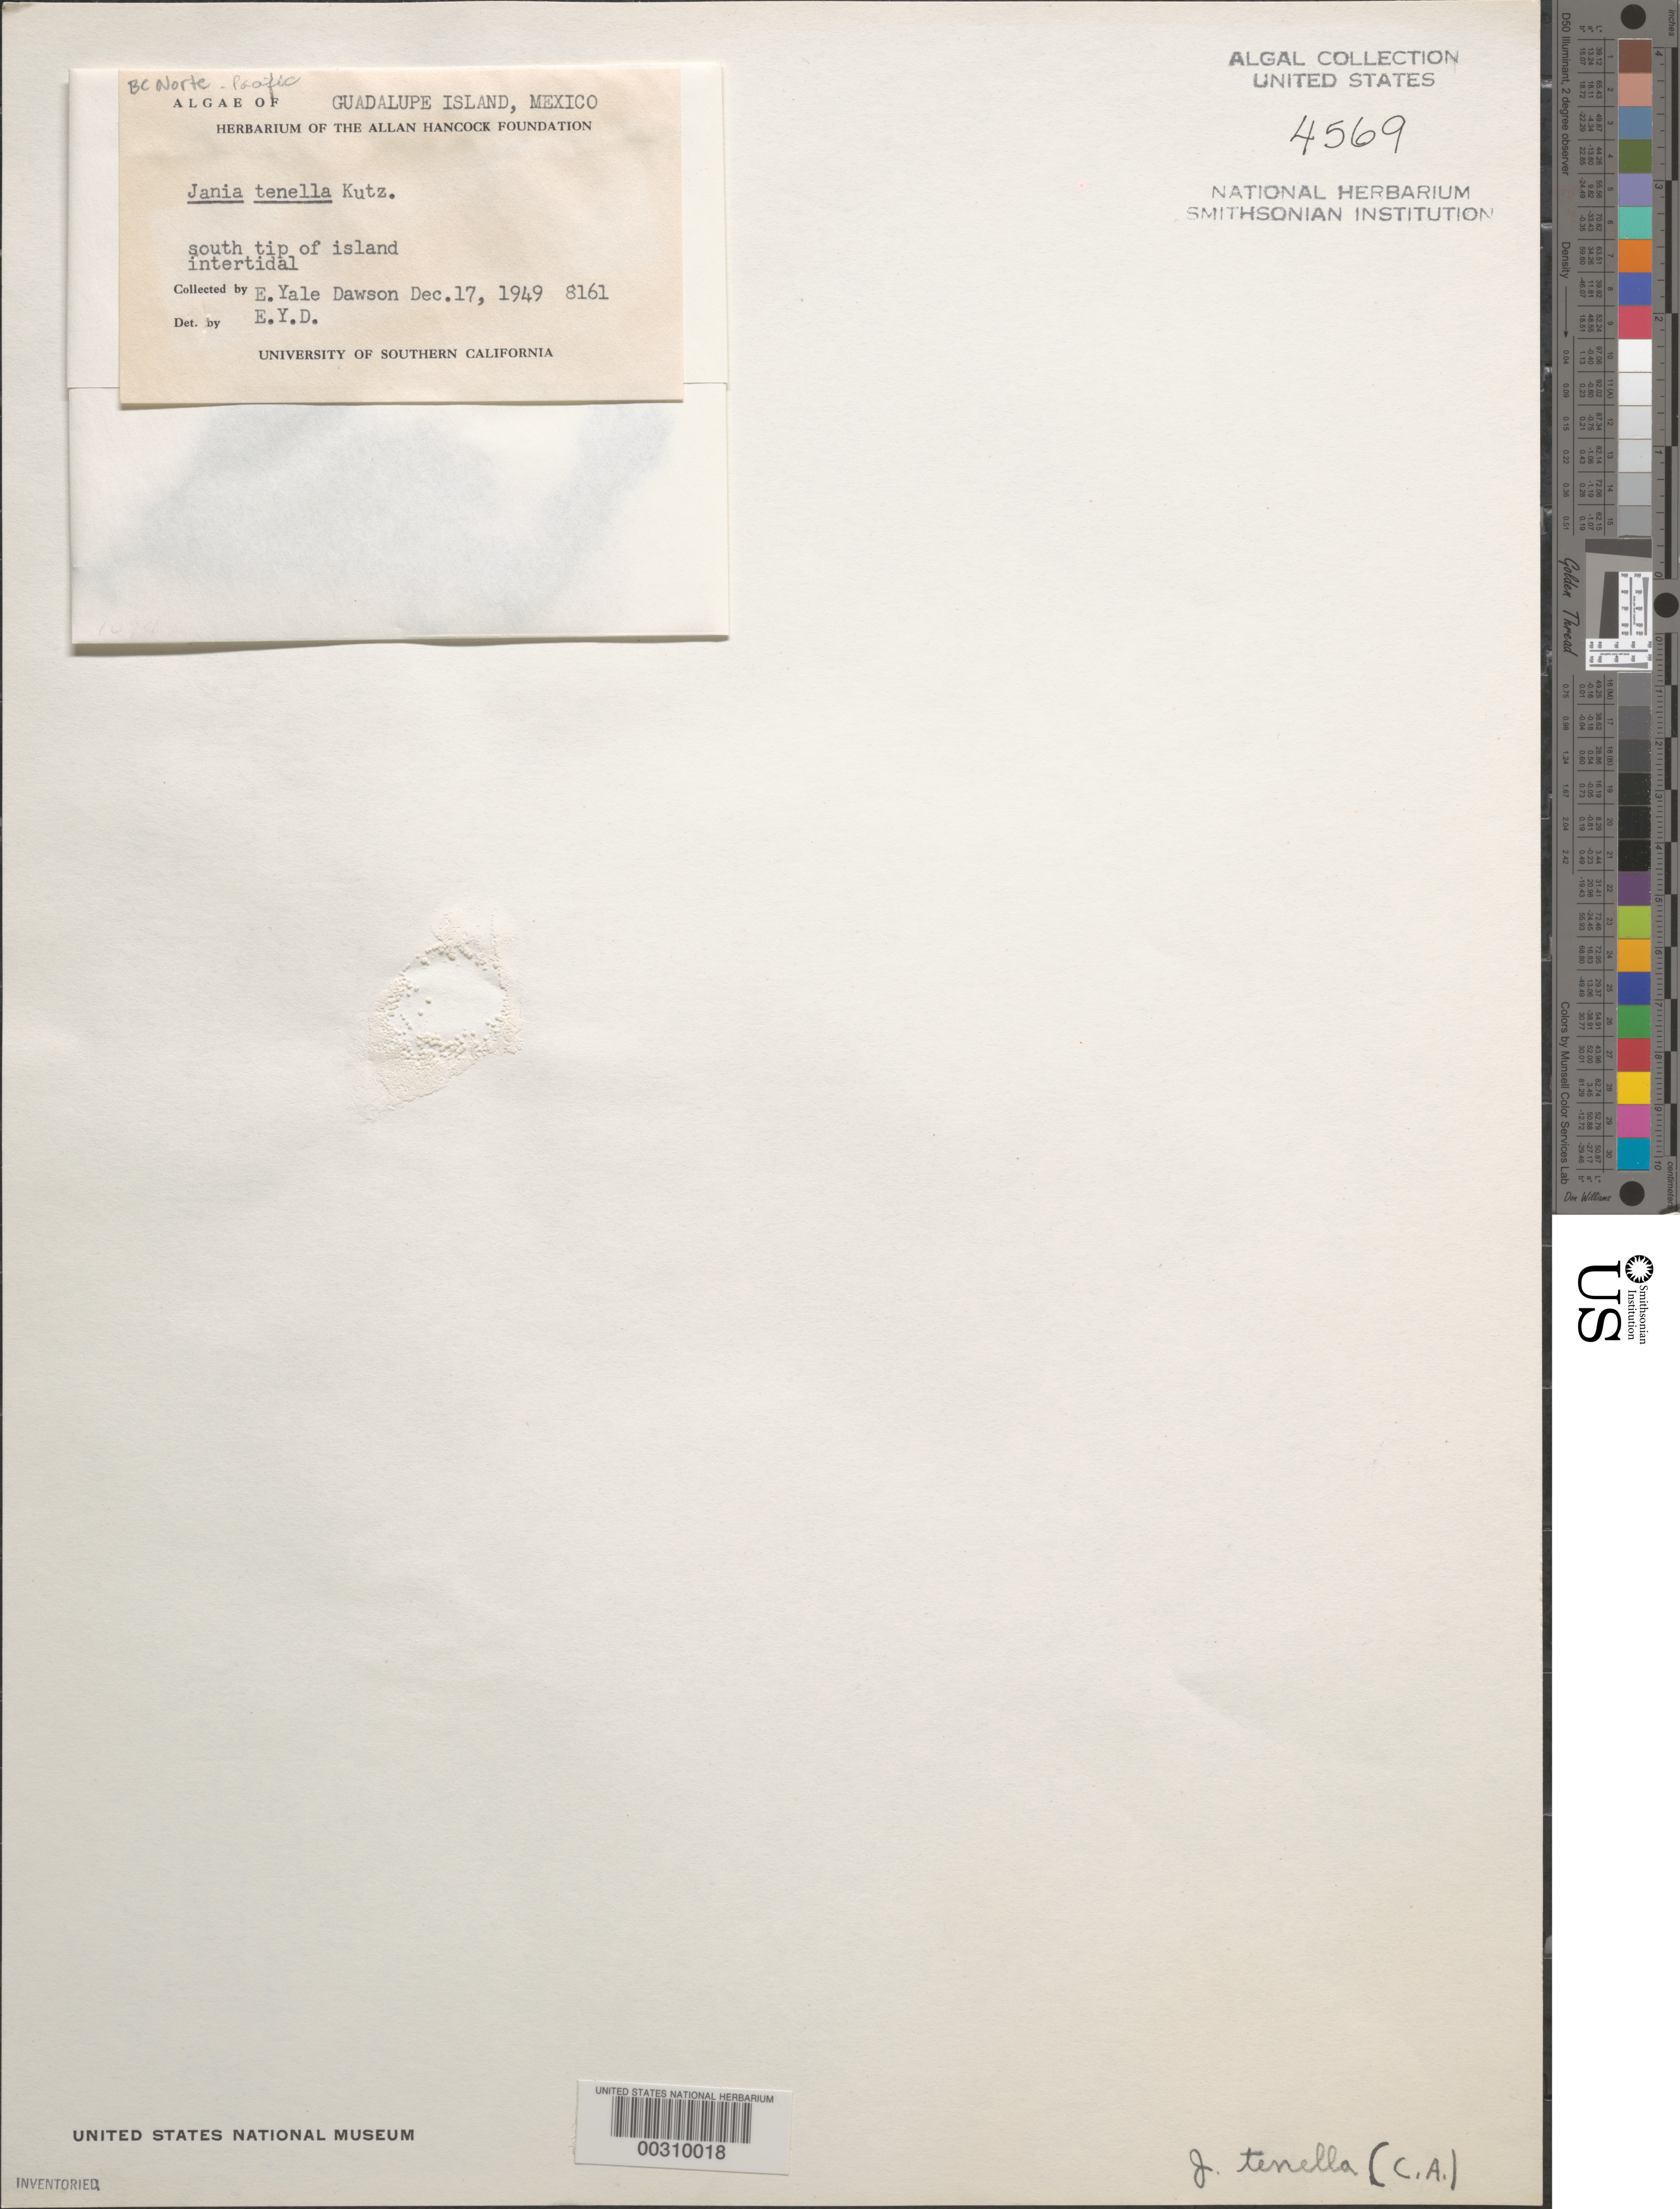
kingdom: Plantae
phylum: Rhodophyta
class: Florideophyceae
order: Corallinales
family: Corallinaceae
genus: Jania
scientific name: Jania tenella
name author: (Kütz.) Grunow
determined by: Dawson, E. Y.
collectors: E. Y. Dawson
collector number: EYD 8161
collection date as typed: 17 December 1949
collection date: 1949-12-17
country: Mexico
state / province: Baja California Norte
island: Isla Guadalupe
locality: southern tip, Guadalupe island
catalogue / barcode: US 4569